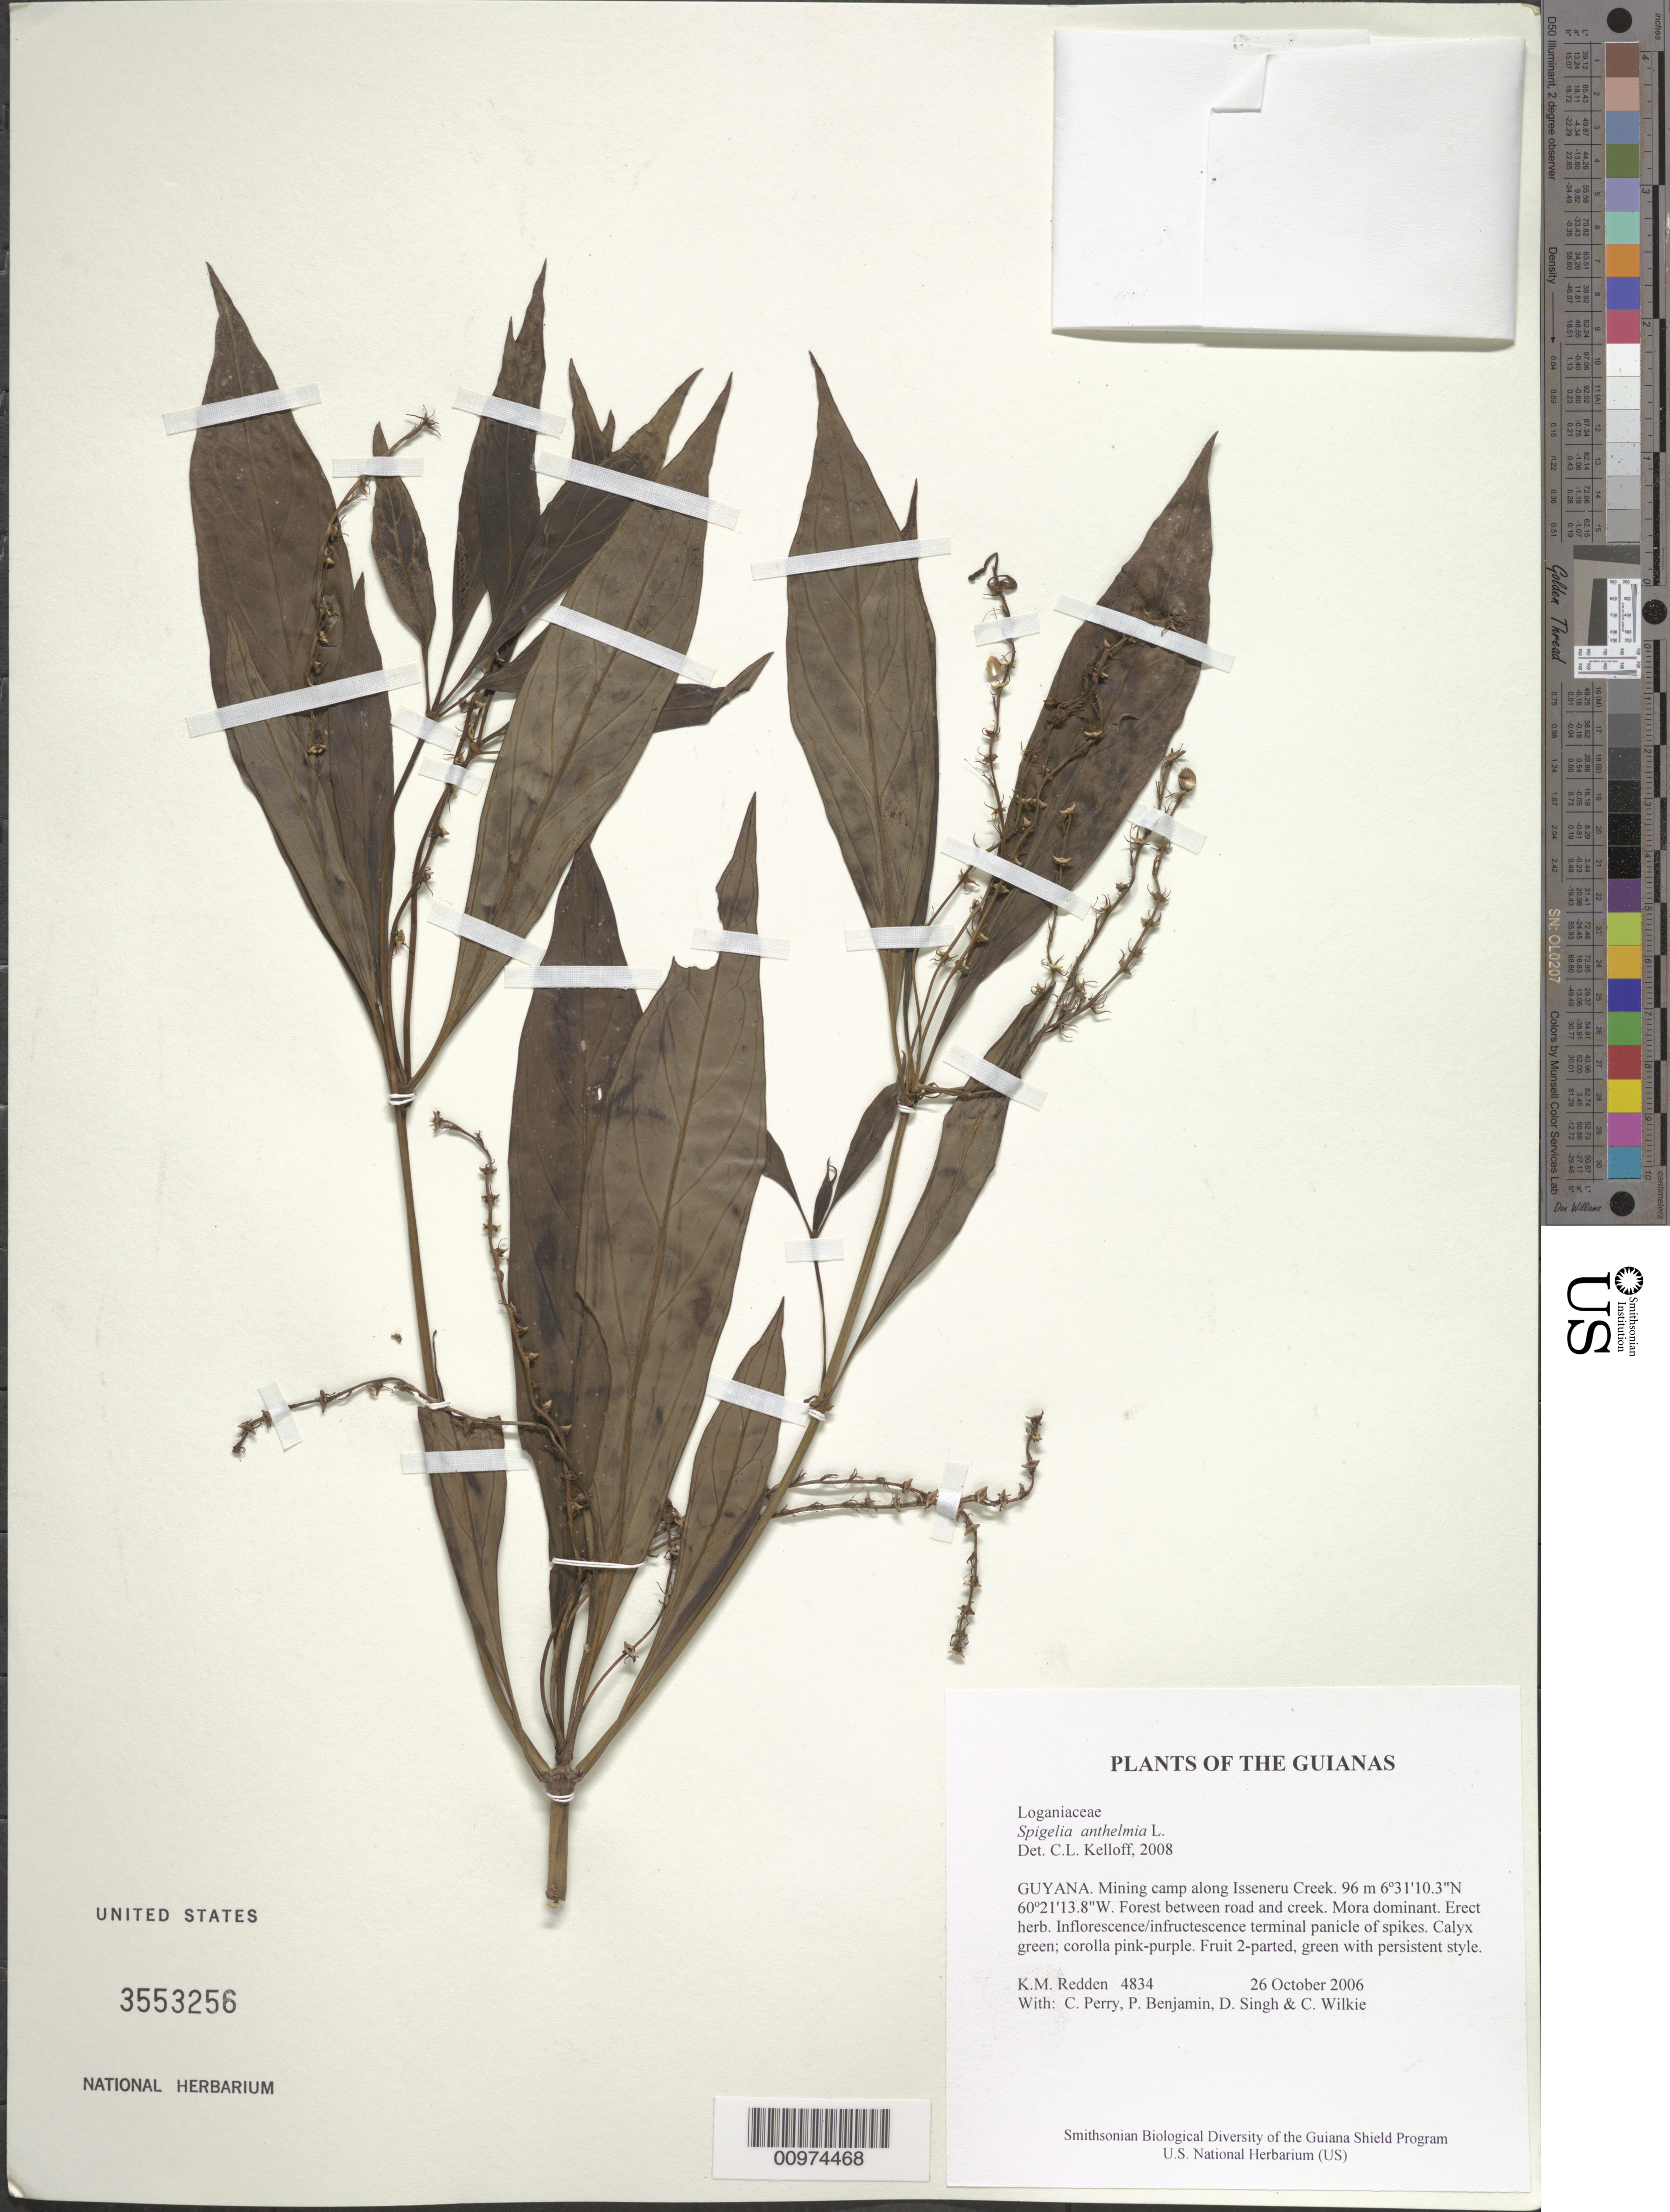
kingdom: Plantae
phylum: Tracheophyta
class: Magnoliopsida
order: Gentianales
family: Loganiaceae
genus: Spigelia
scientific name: Spigelia anthelmia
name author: L.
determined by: Kelloff, Carol L., (US), Smithsonian Institution - National Museum of Natural History (UNITED STATES)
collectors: K. M. Redden, C. Perry, P. Benjamin, D. Singh & C. Wilkie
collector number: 4834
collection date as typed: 26 October 2006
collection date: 2006-10-26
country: Guyana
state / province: Cuyuni-Mazaruni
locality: Mining camp along Isseneru Creek.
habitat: Forest between road and creek. Mora dominant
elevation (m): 96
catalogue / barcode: US 3553256